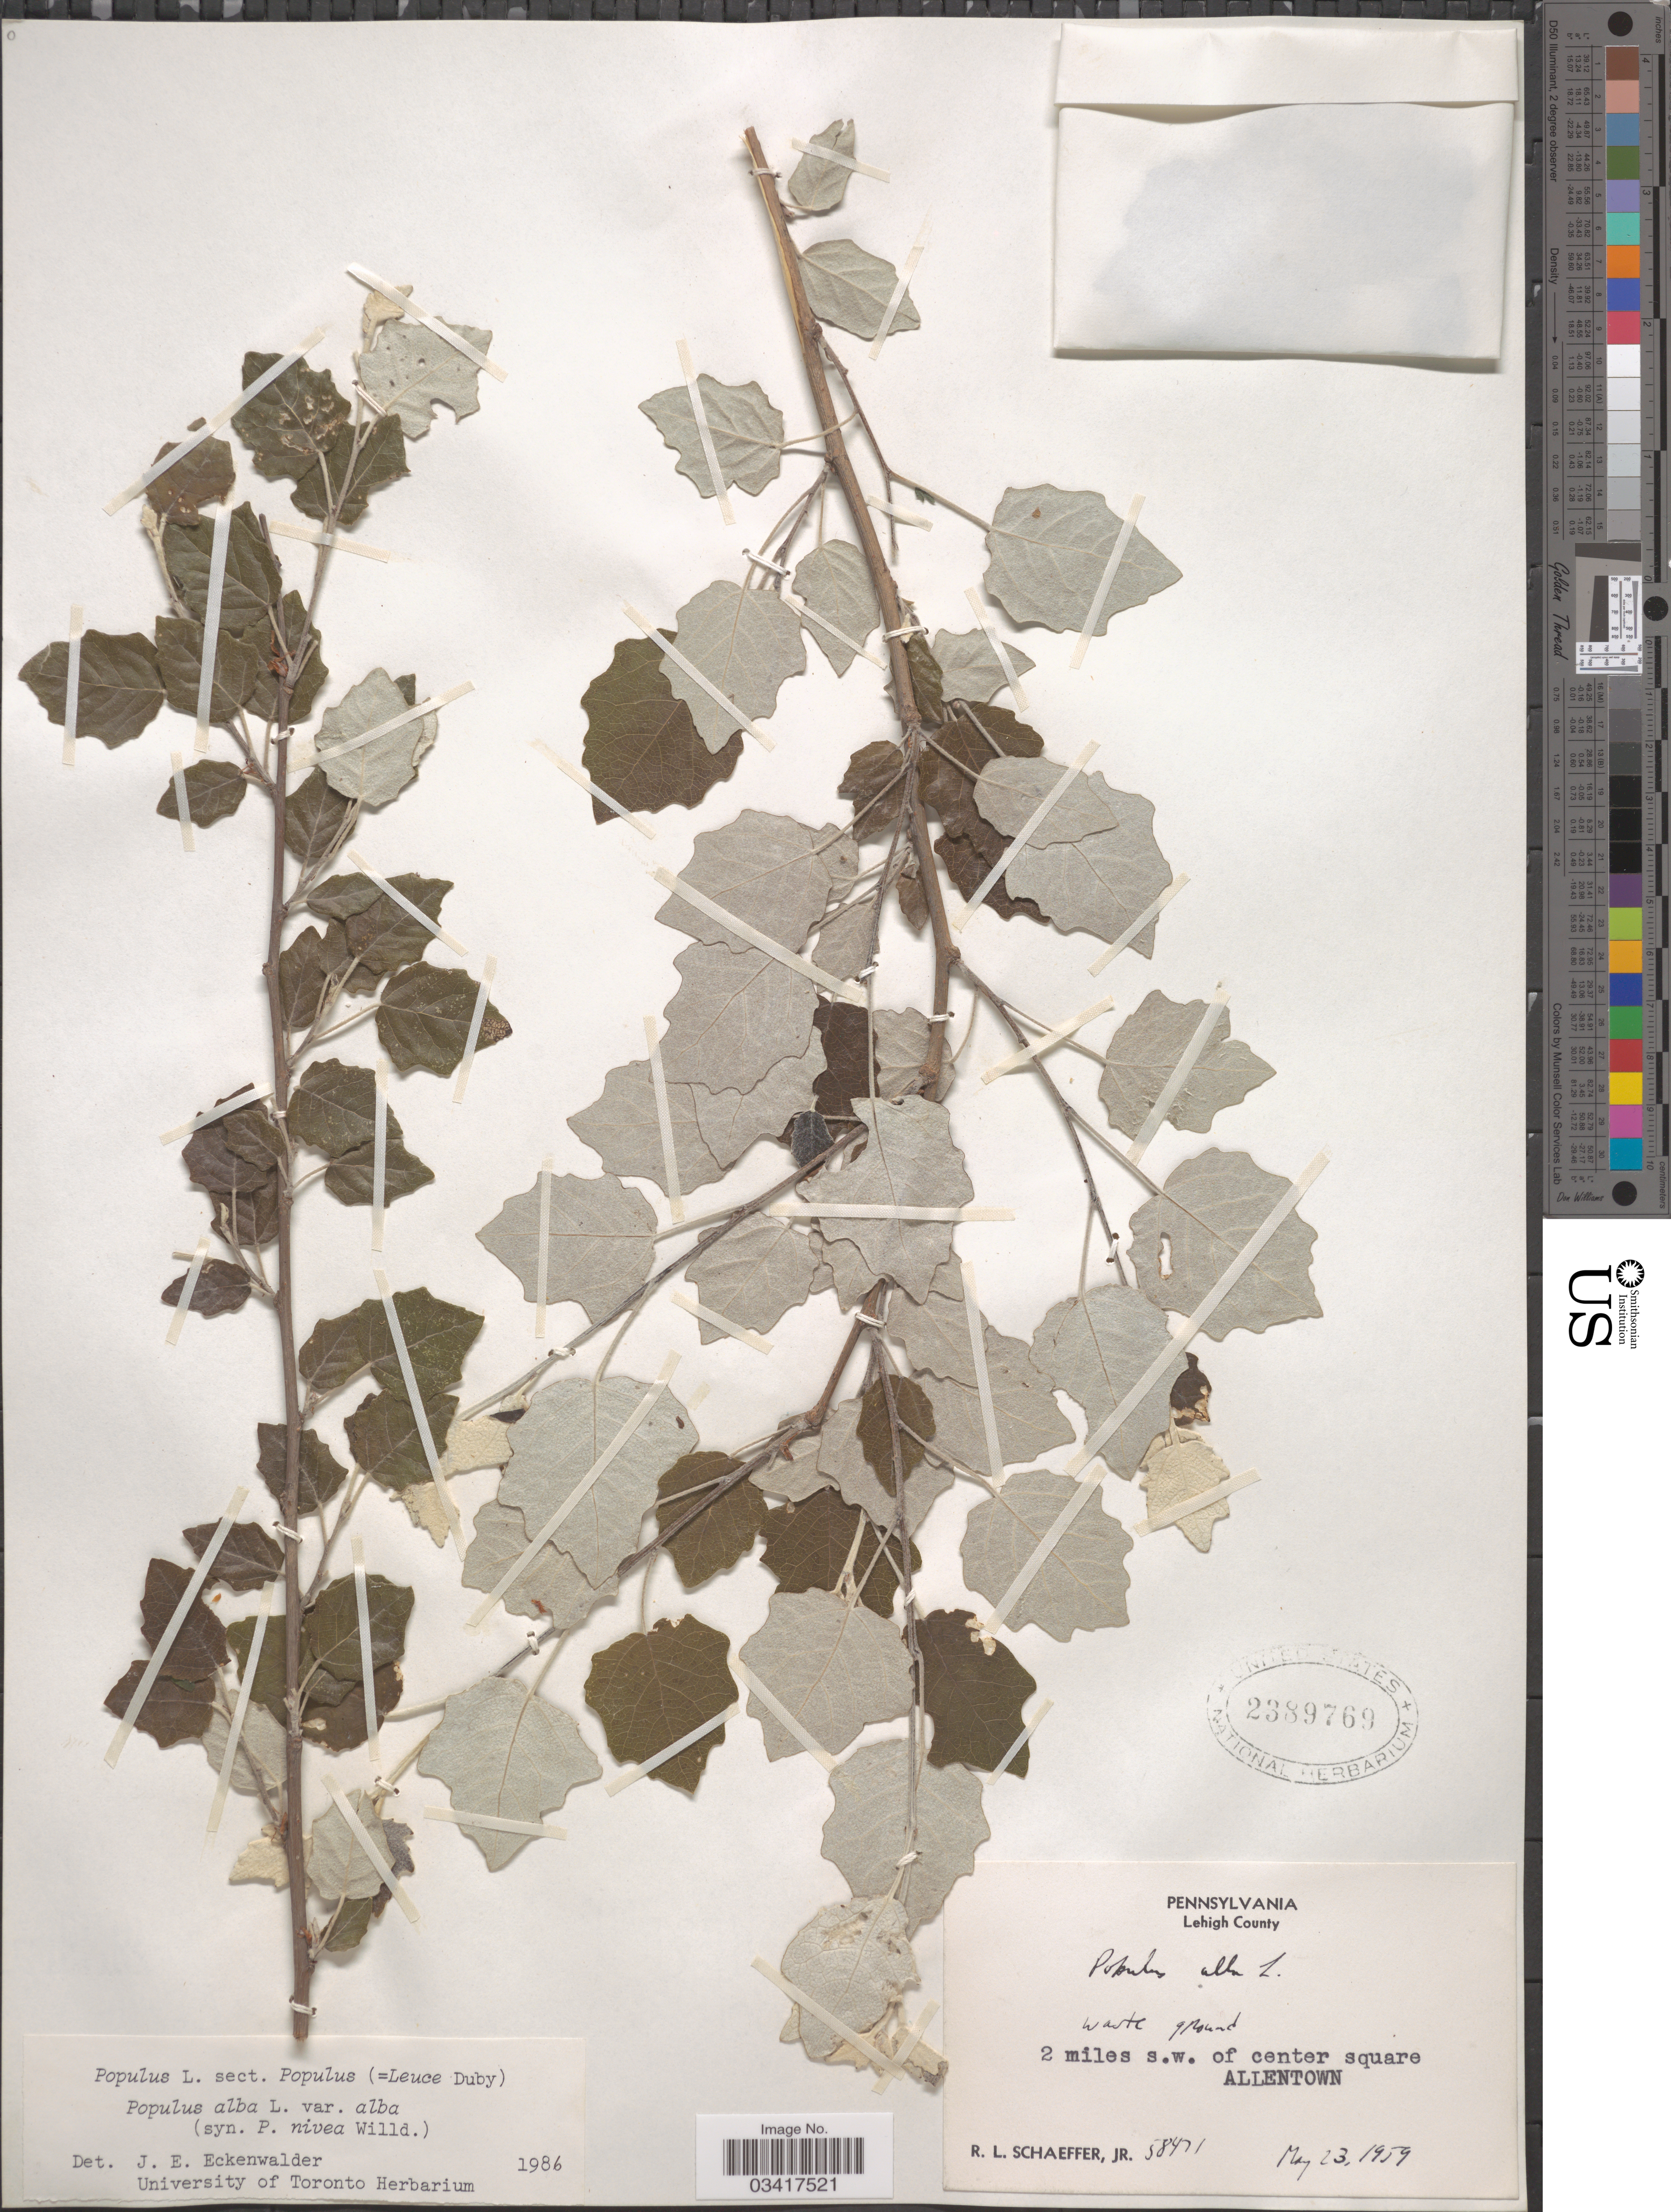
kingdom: Plantae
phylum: Tracheophyta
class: Magnoliopsida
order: Malpighiales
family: Salicaceae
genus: Populus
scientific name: Populus alba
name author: L.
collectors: R. L. Schaeffer Jr.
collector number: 58471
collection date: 1959-05-23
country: United States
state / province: Pennsylvania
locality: Lehigh County. 2 miles s.w. of center square, Allentown.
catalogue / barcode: US 2389769